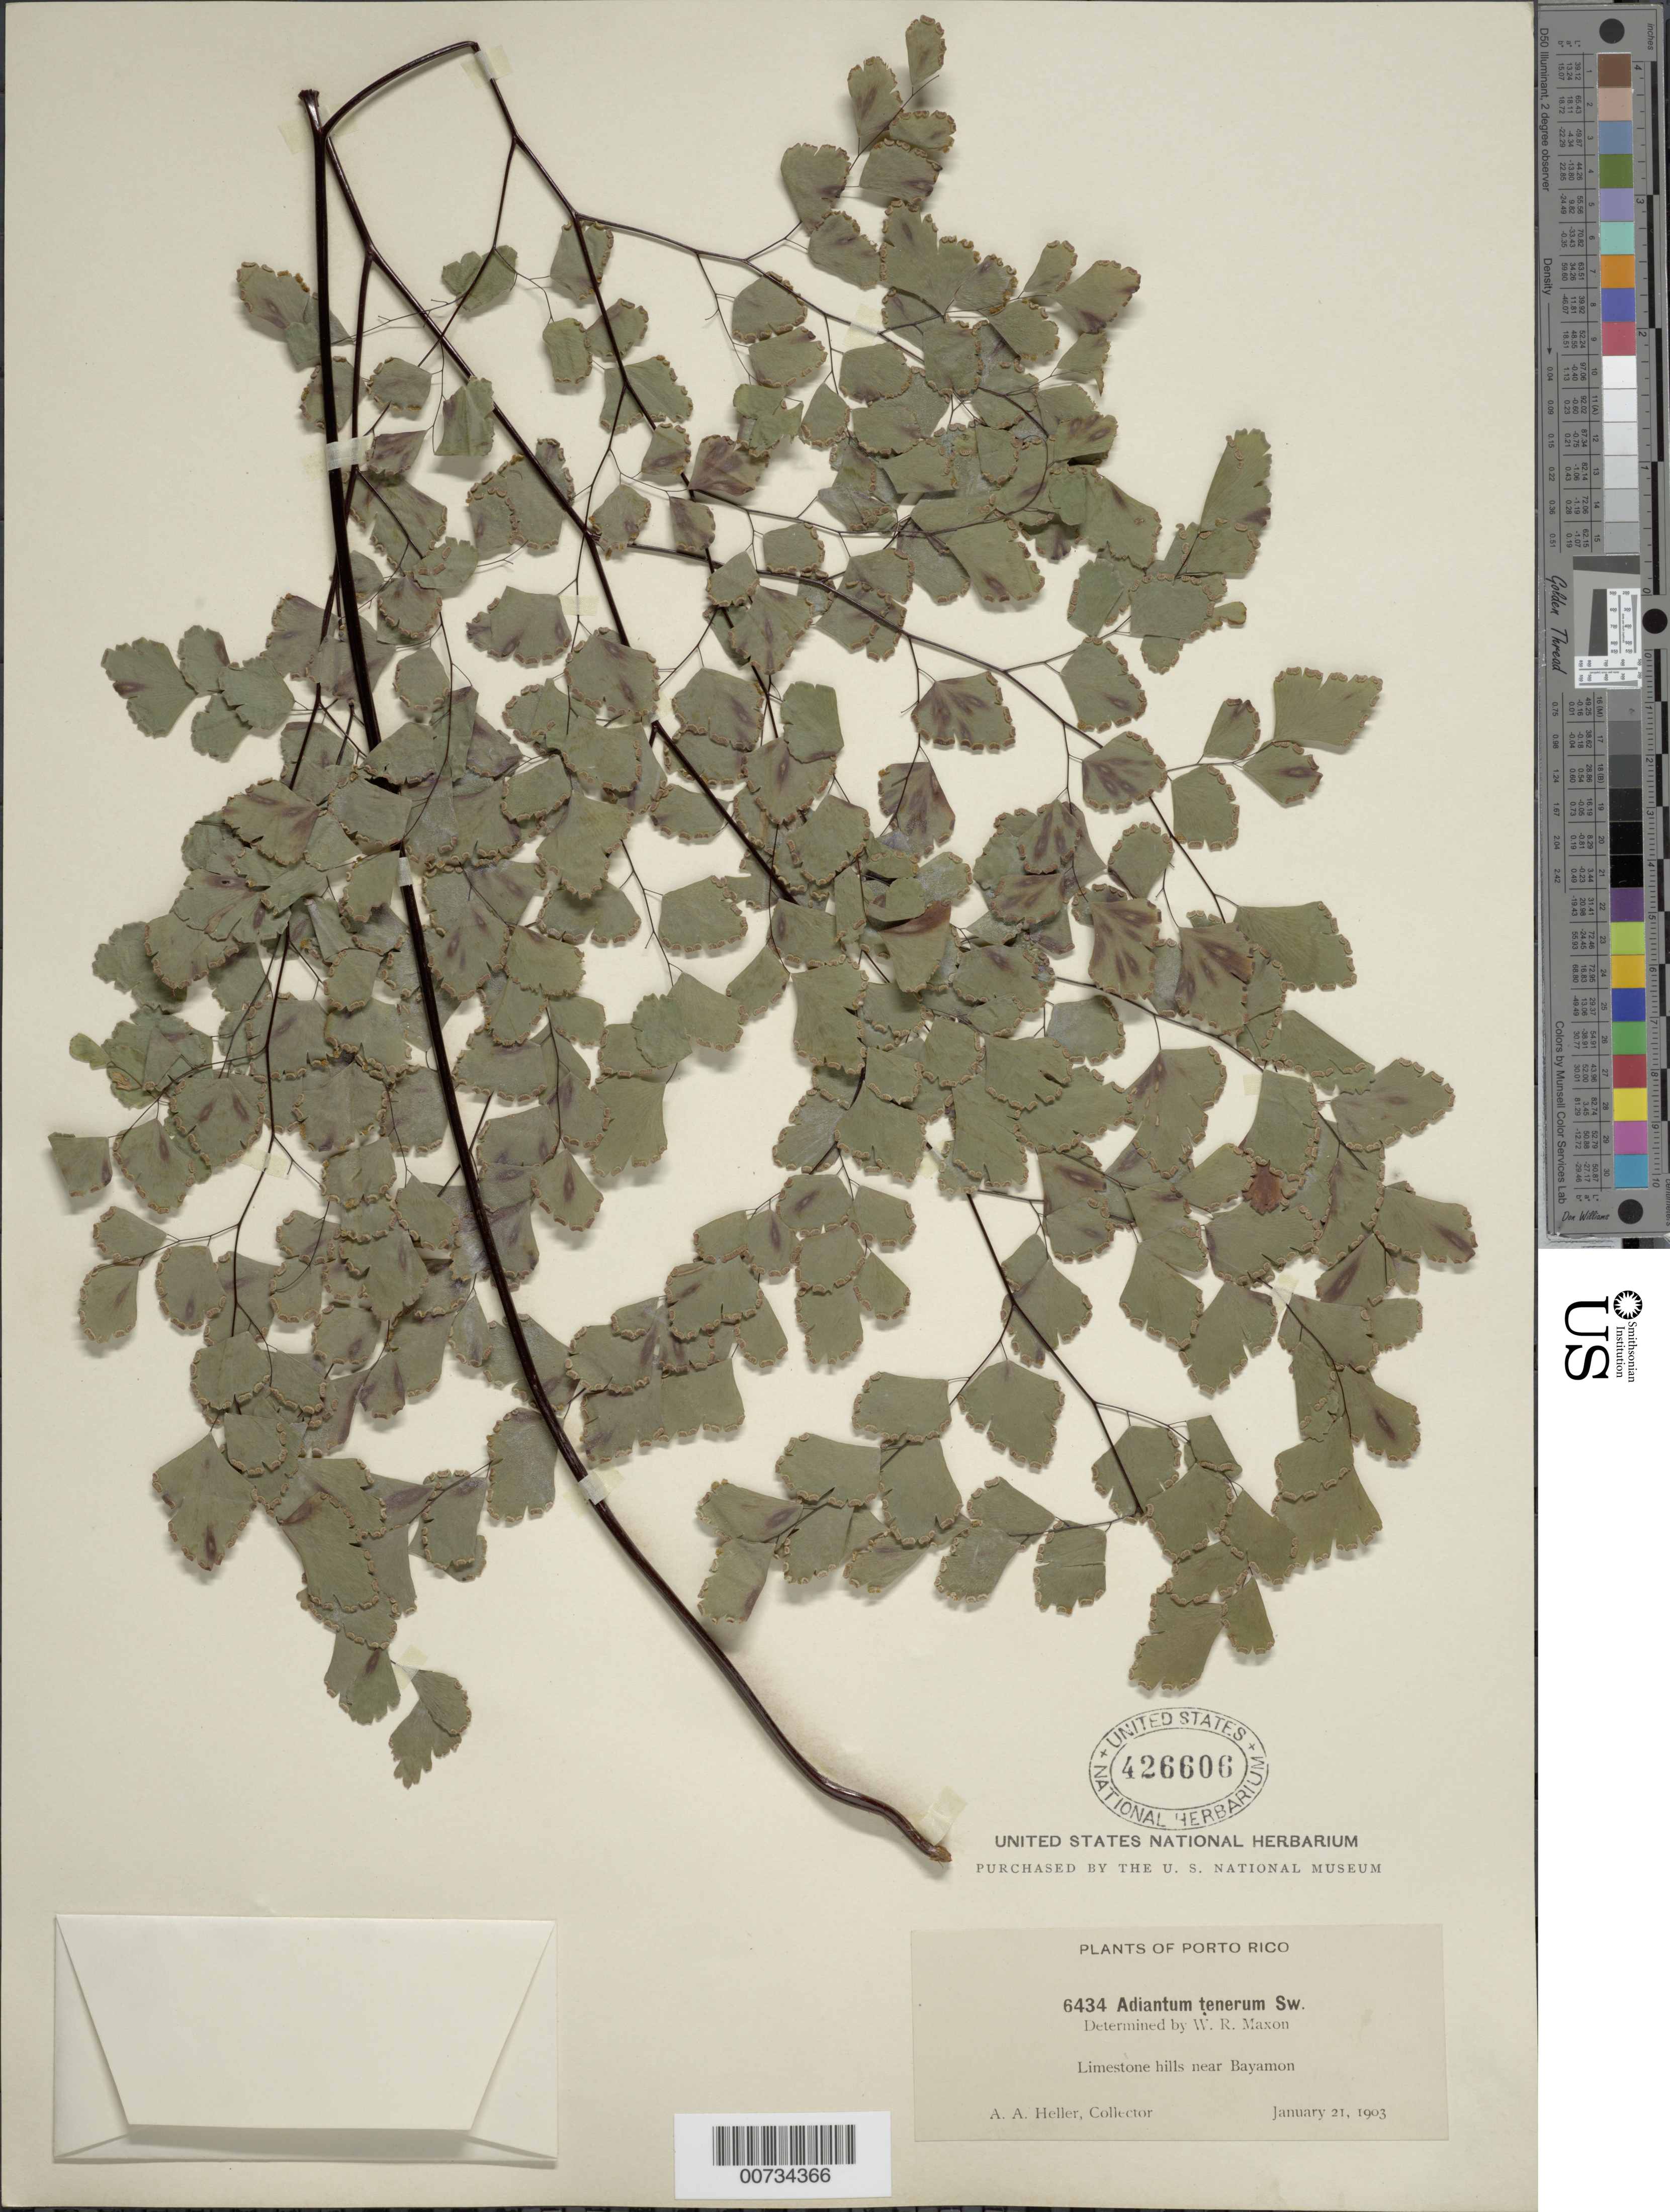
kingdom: Plantae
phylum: Tracheophyta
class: Polypodiopsida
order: Polypodiales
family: Pteridaceae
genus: Adiantum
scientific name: Adiantum tenerum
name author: Sw.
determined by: Maxon, W. R.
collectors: A. A. Heller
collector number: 6434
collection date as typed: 21 Jan 1903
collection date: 1903-01-21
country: Puerto Rico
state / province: Bayamón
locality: Bayamon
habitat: Limestone hills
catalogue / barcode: US 426606